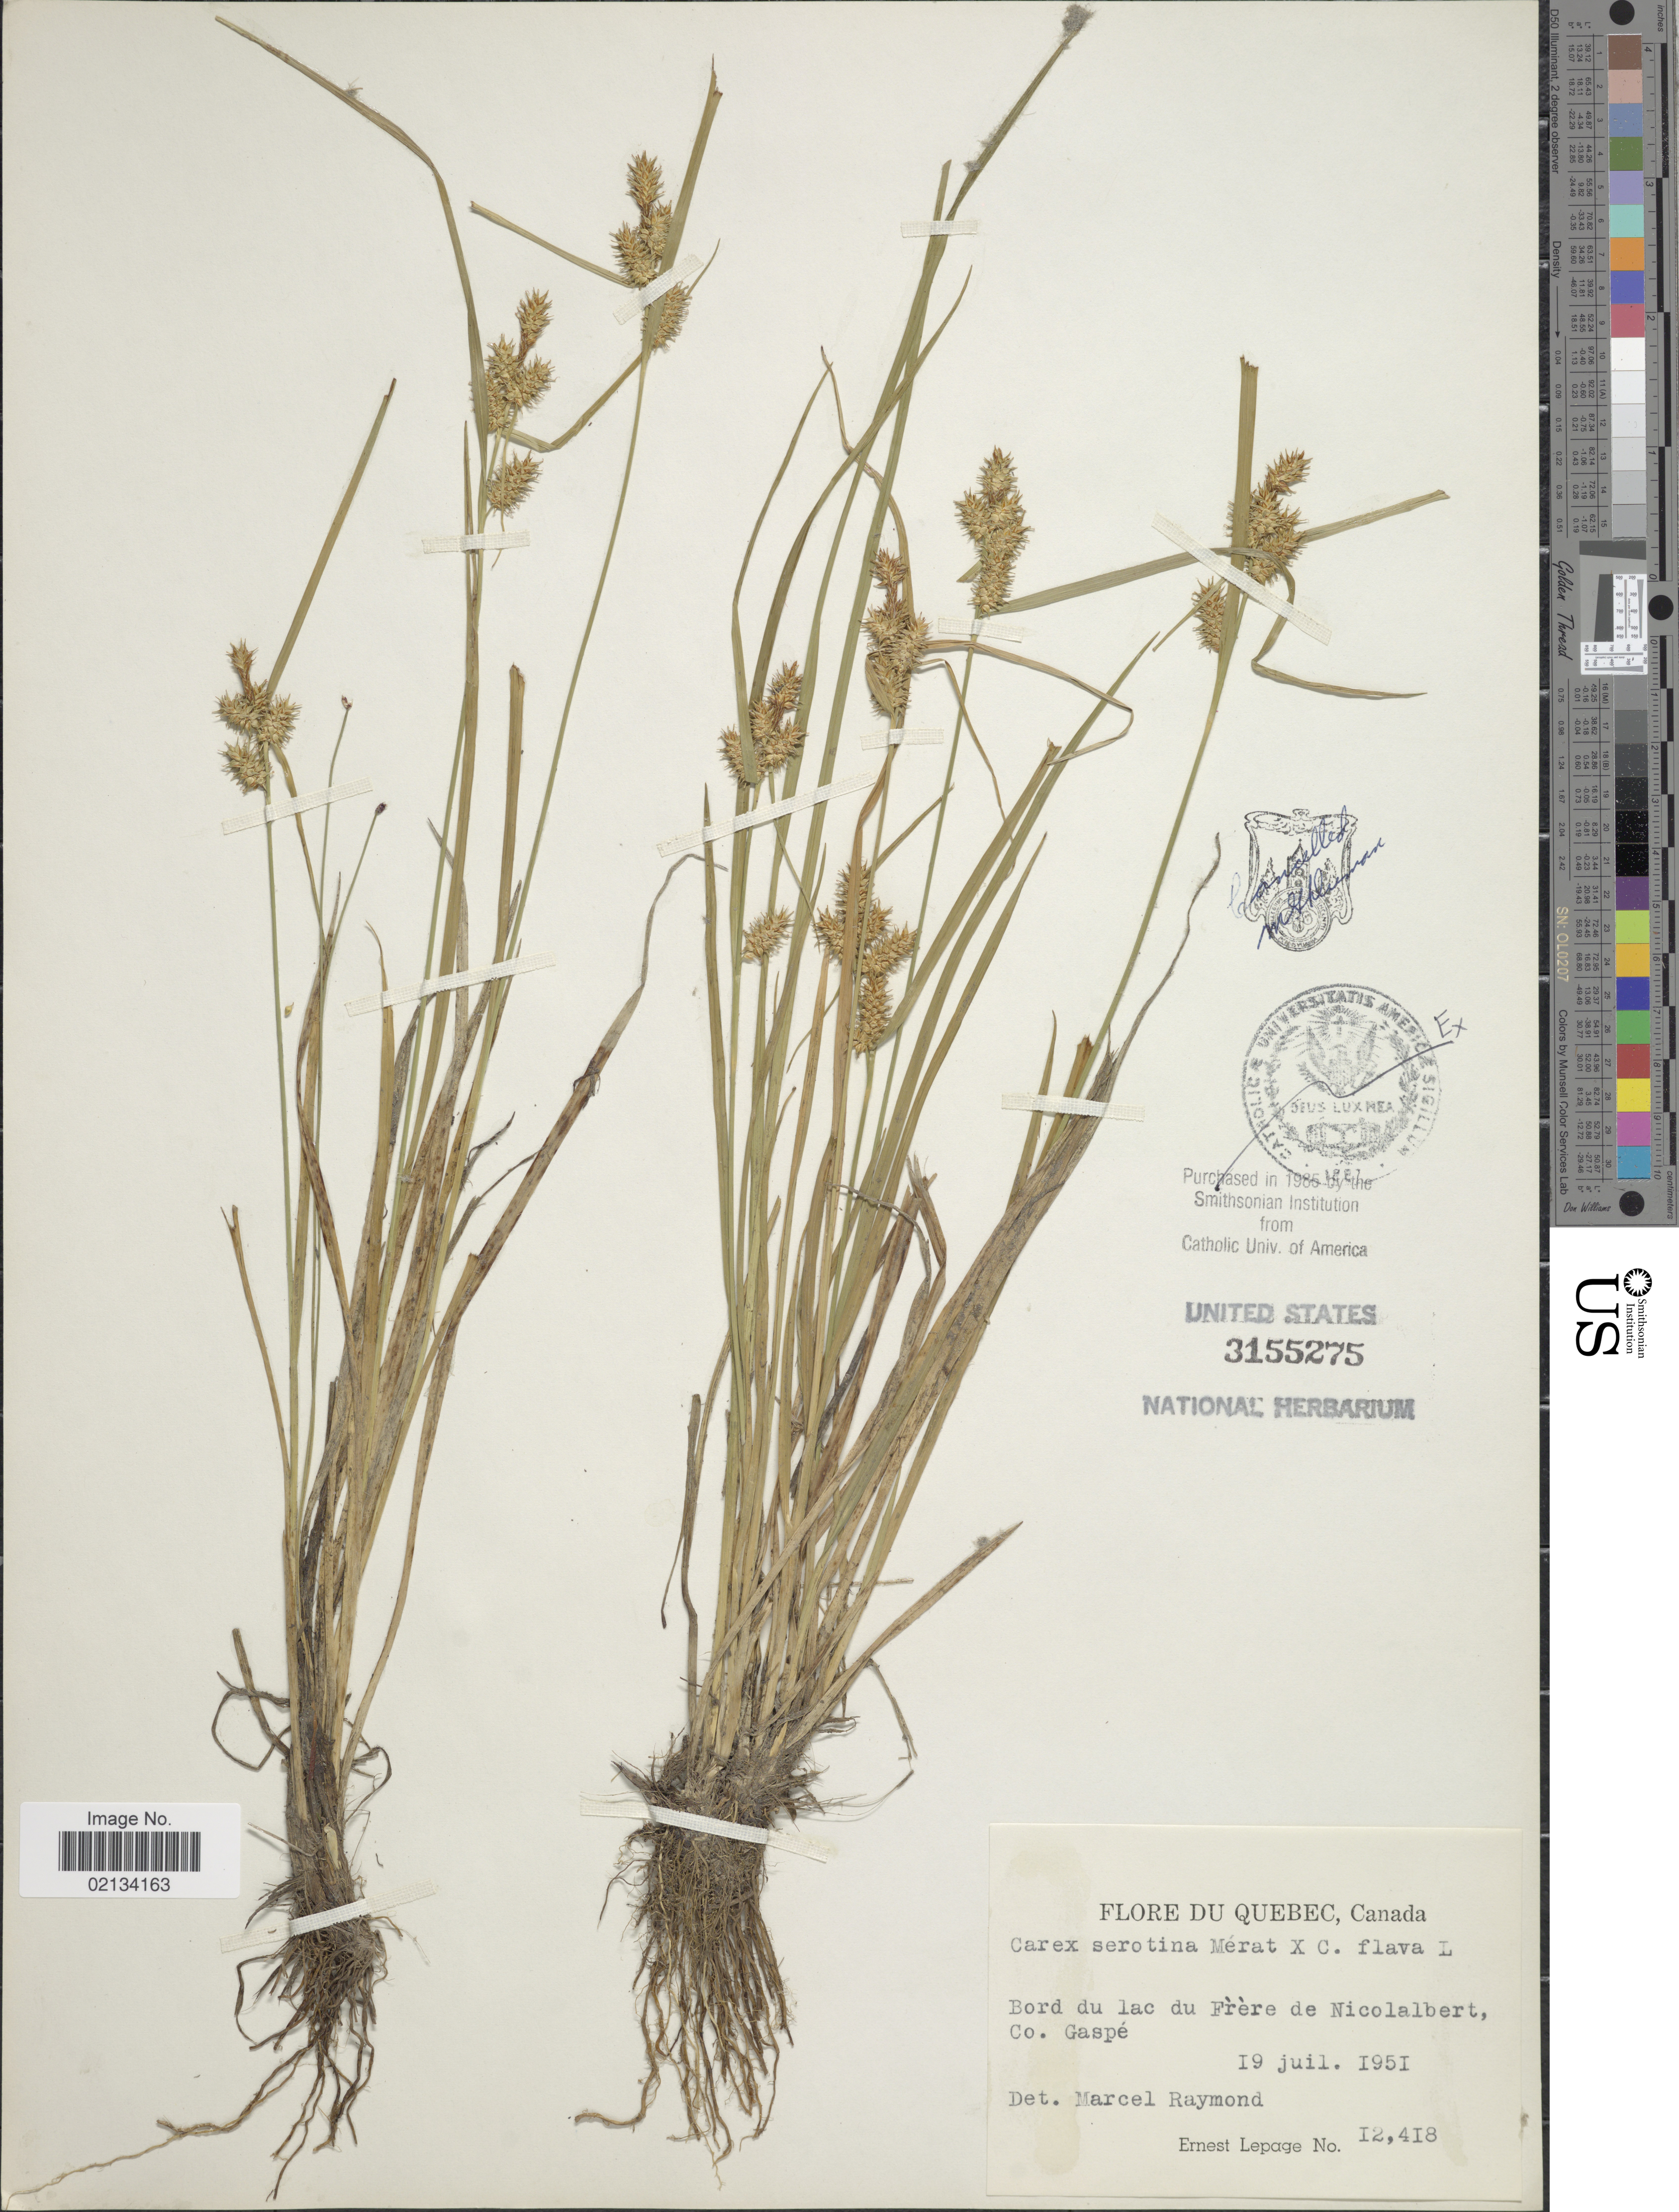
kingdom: Plantae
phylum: Tracheophyta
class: Liliopsida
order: Poales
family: Cyperaceae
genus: Carex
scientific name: Carex oederi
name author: Retz.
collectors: E. Lepage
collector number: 12418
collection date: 1951-07-19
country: Canada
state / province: Quebec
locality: Bord du lac du Frere de Nicolalbert, Co. Gaspe.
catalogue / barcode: US 3155275